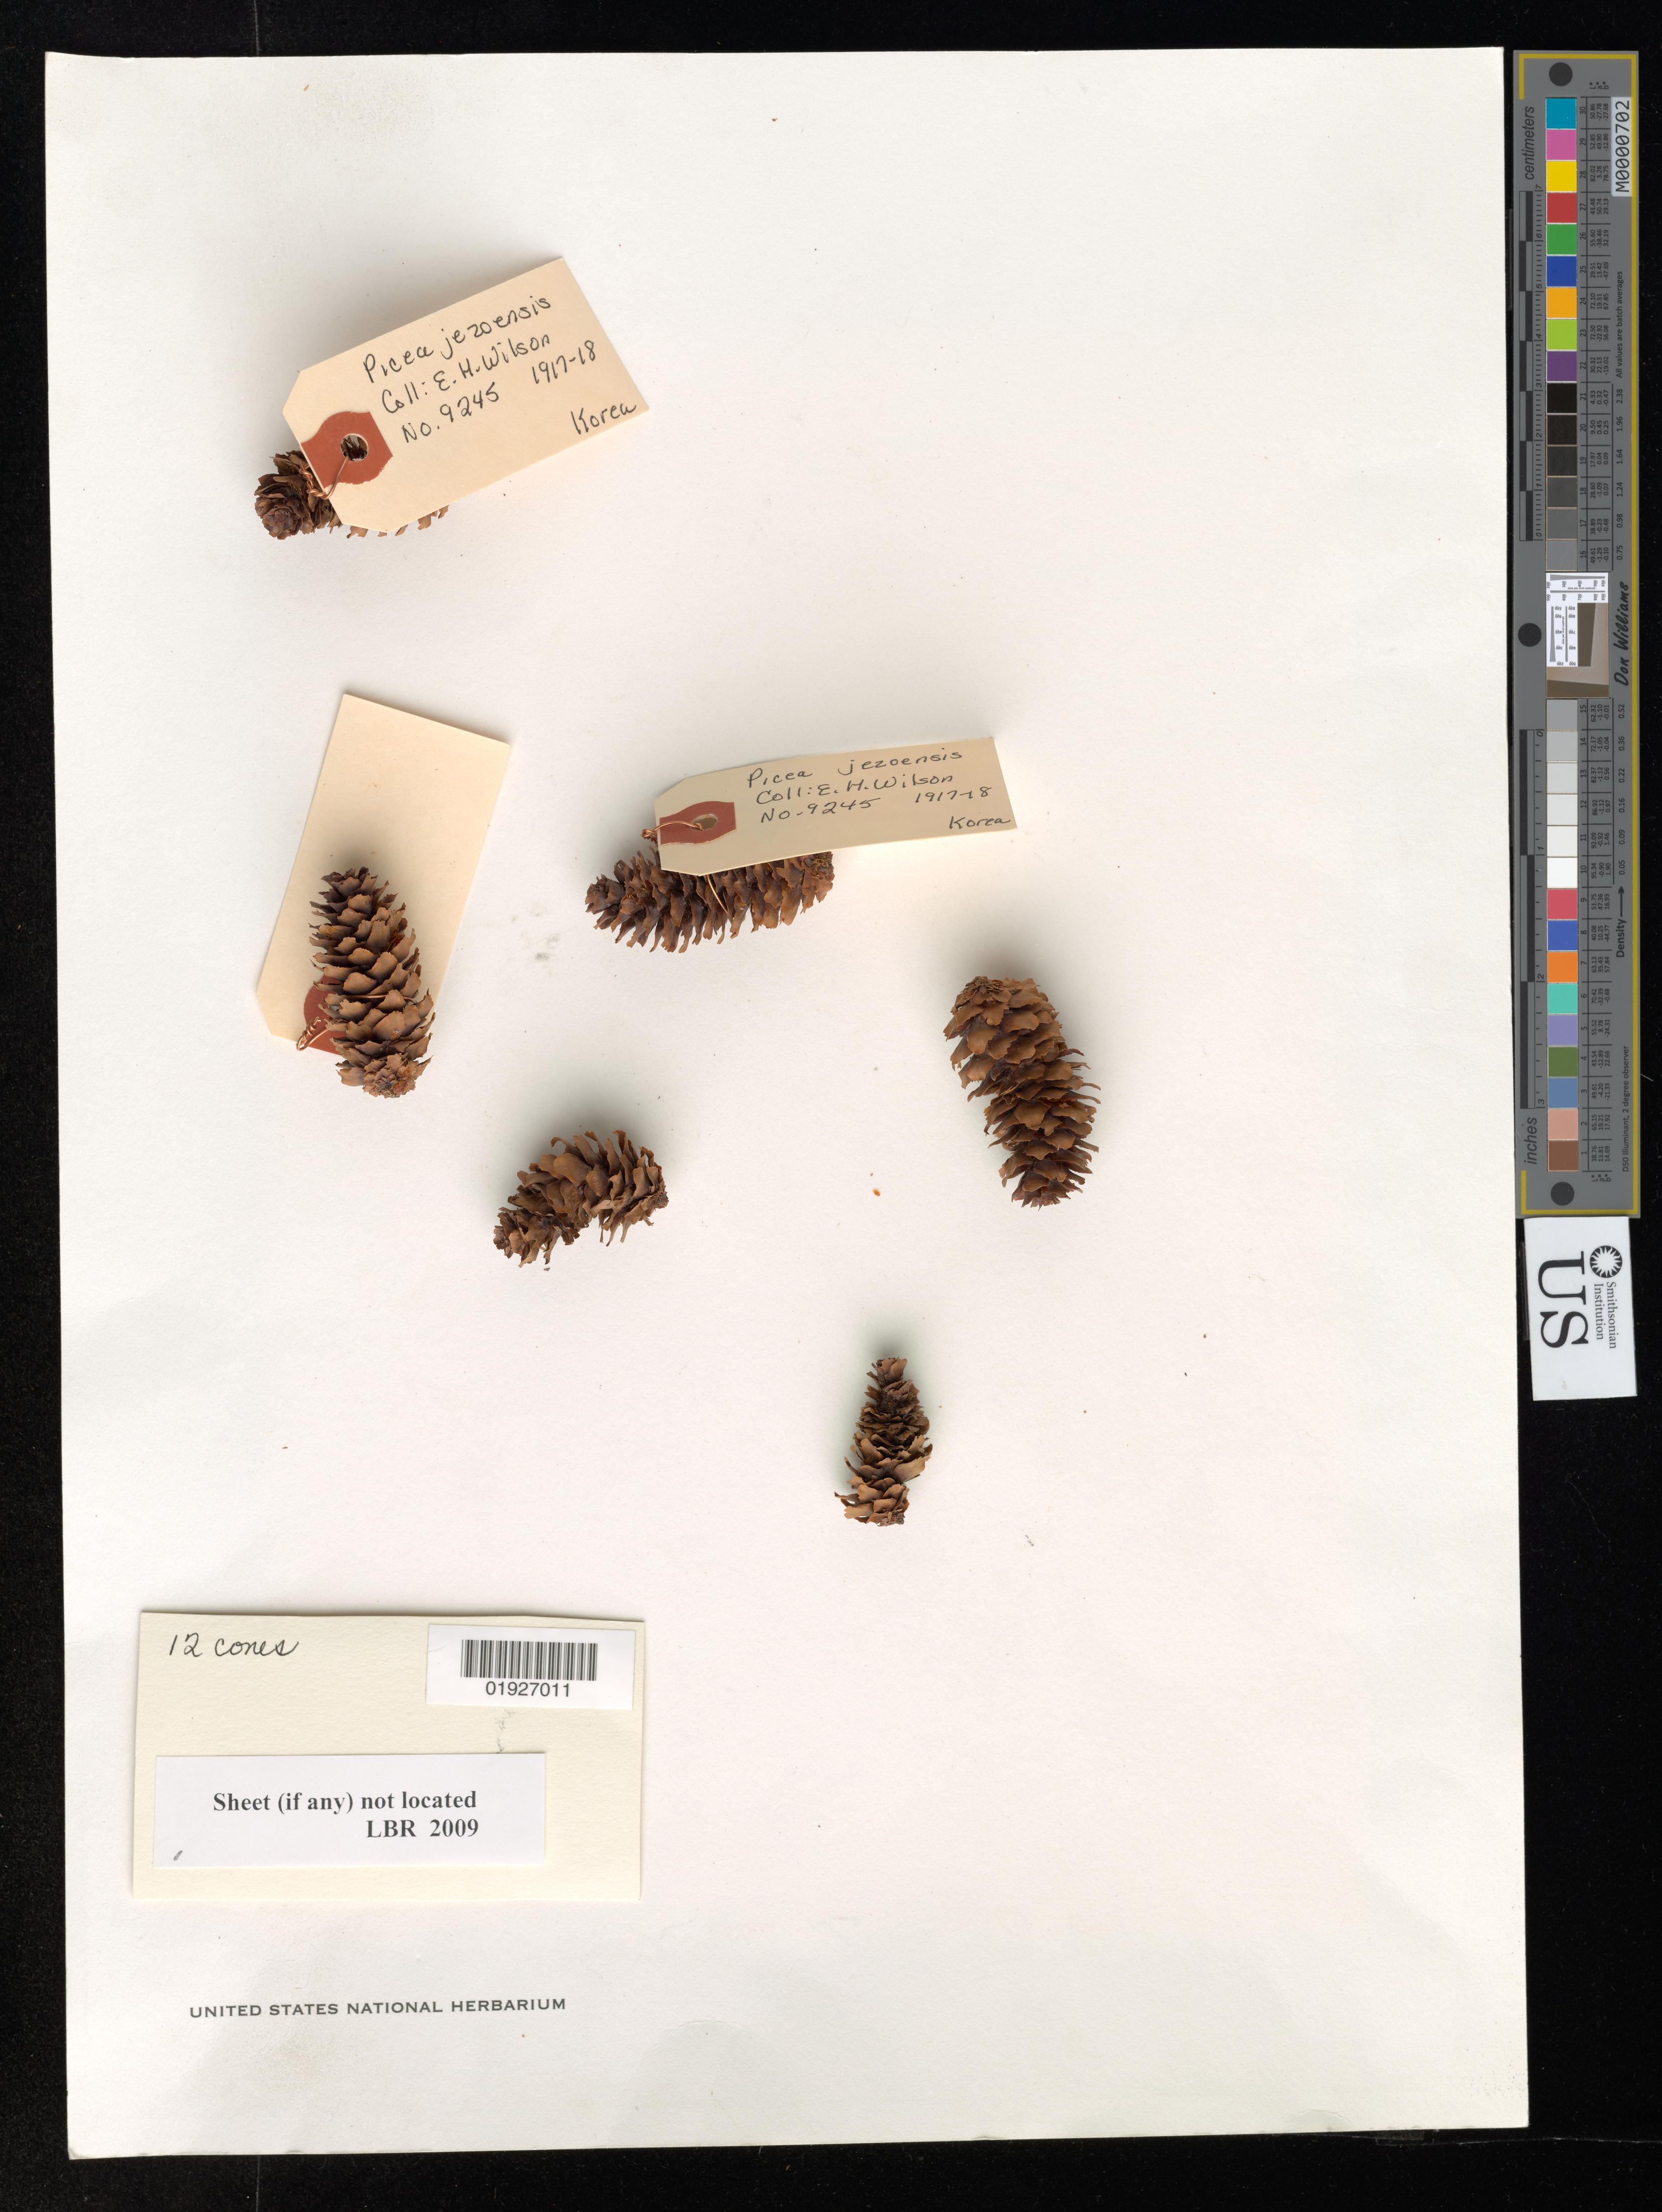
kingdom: Plantae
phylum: Tracheophyta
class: Pinopsida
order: Pinales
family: Pinaceae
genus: Picea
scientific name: Picea jezoensis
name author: (Siebold & Zucc.) Carrière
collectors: E. Wilson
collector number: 9245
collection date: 1917/1918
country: North Korea / South Korea